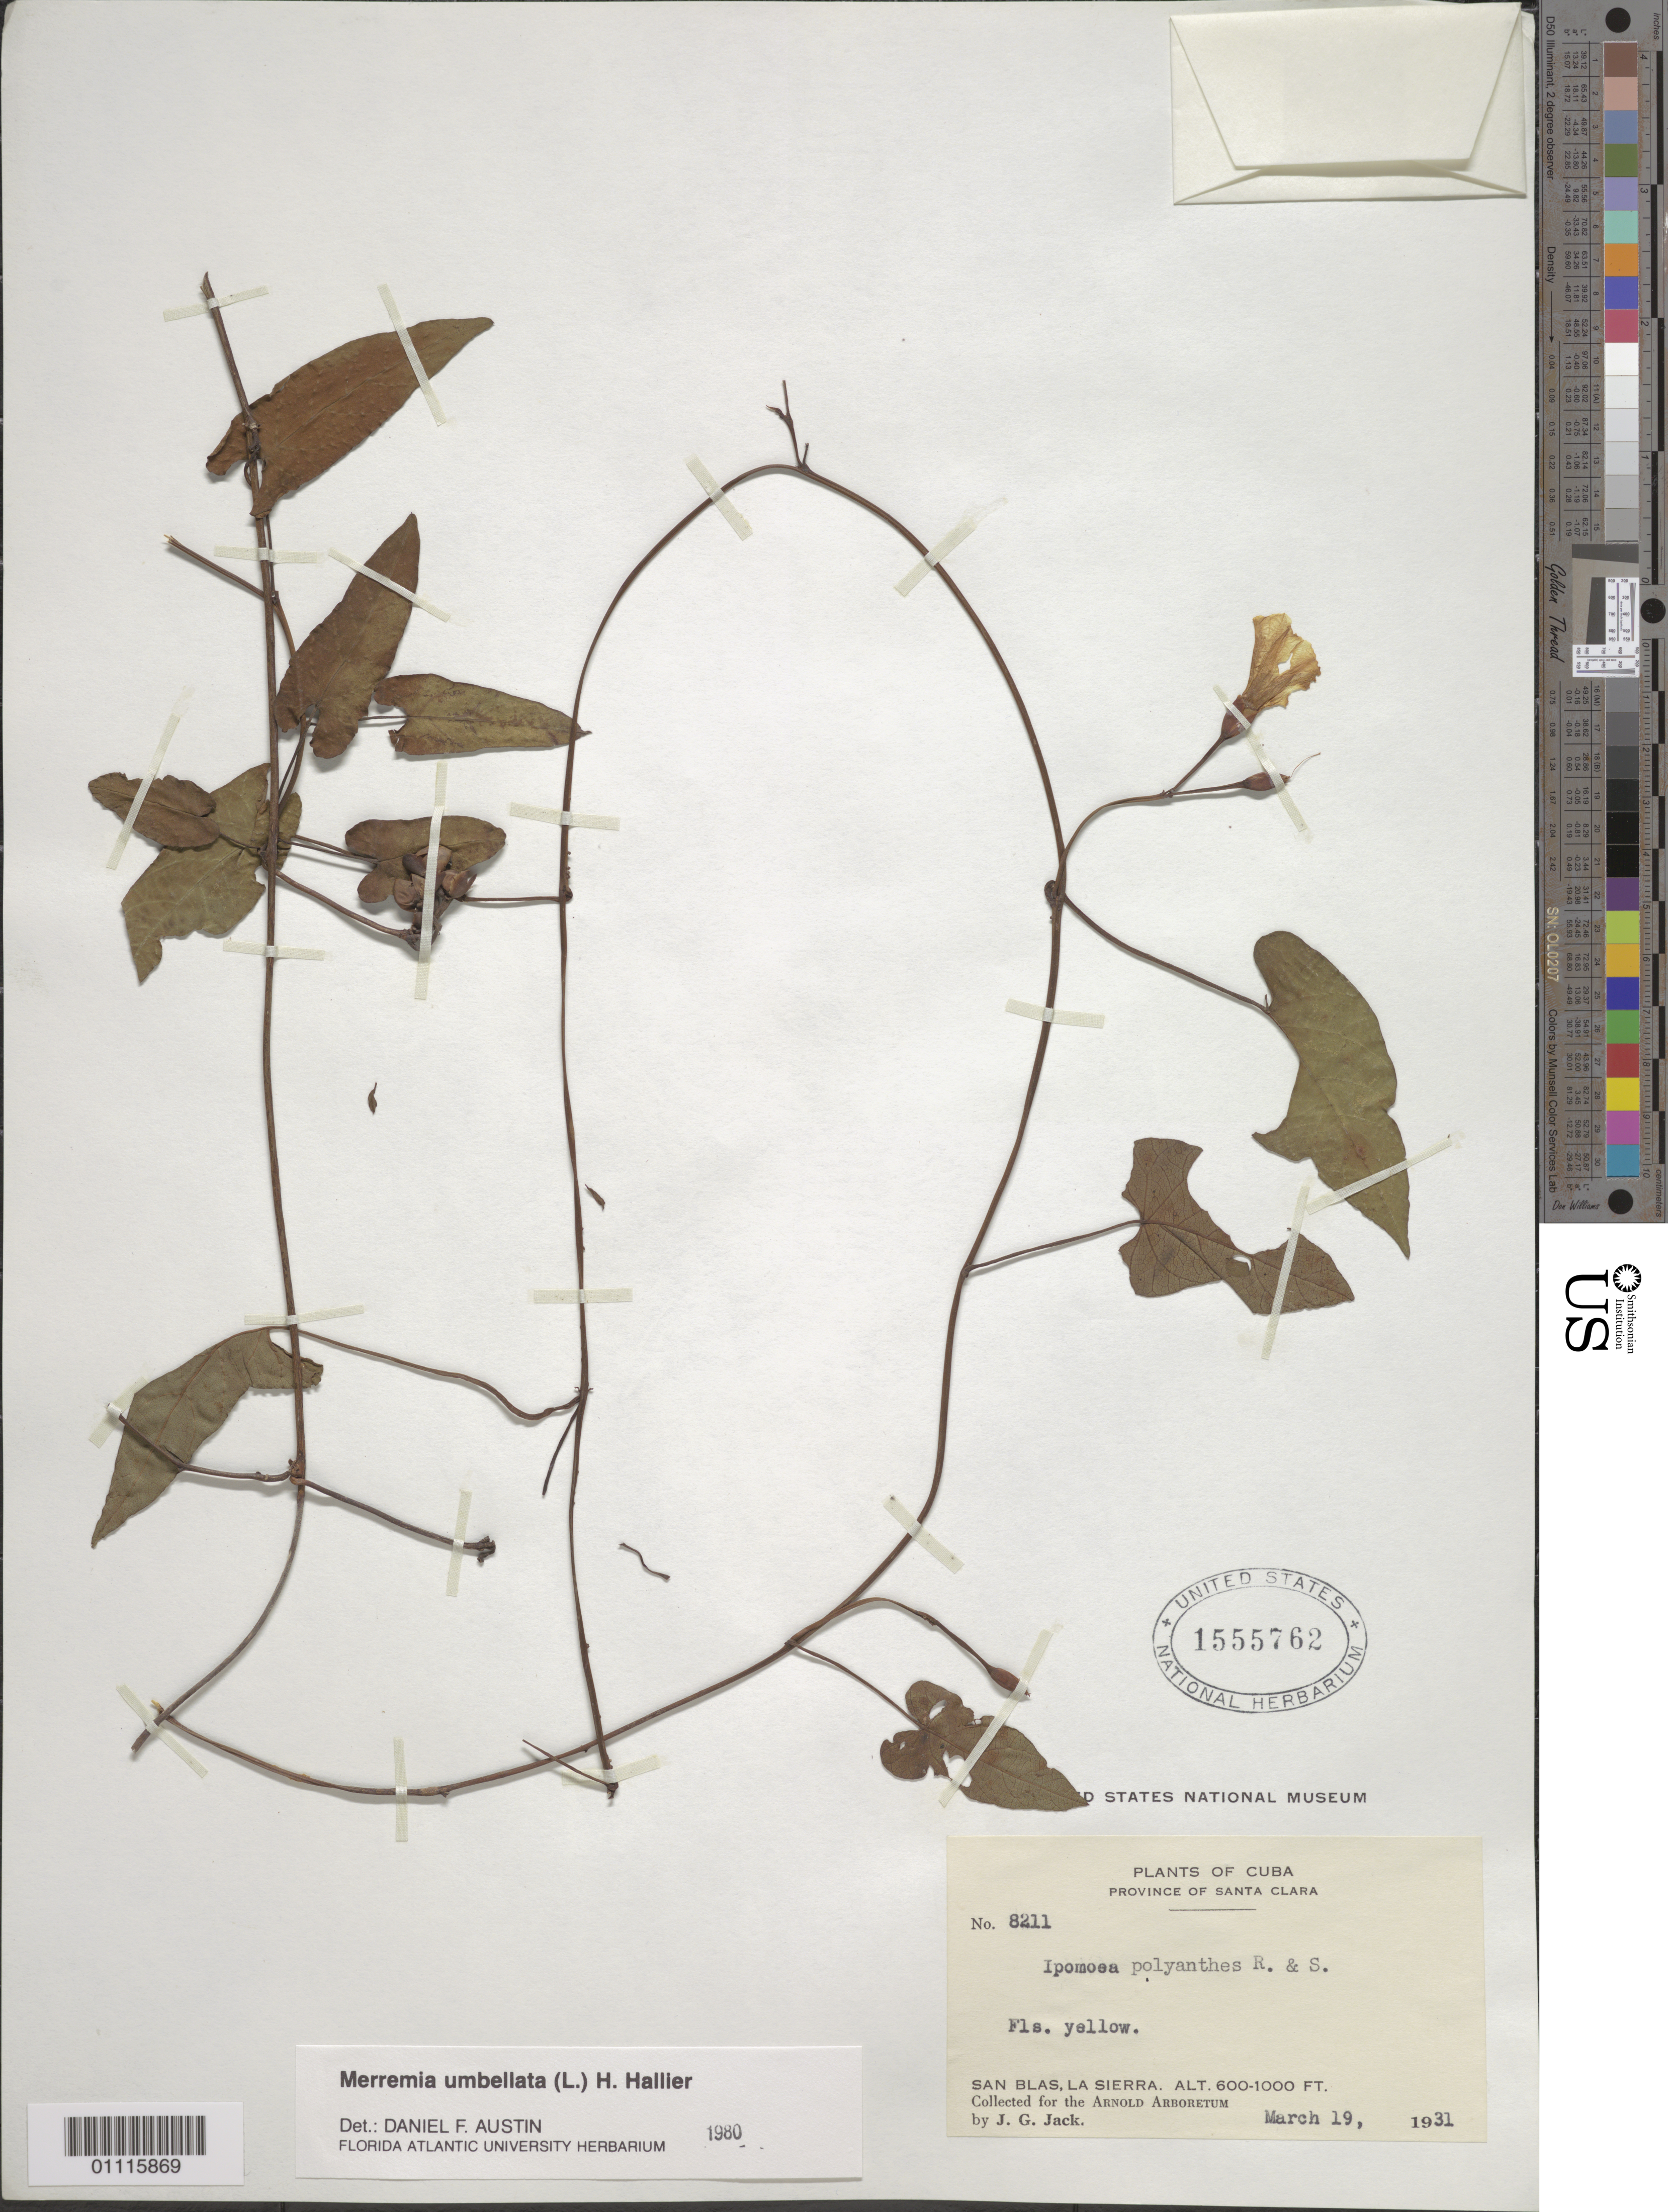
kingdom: Plantae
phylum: Tracheophyta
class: Magnoliopsida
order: Solanales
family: Convolvulaceae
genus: Camonea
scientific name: Camonea umbellata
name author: (L.) A. R. Simões & Staples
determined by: Strong, Mark T., (BOT), Smithsonian Institution - National Museum of Natural History (UNITED STATES)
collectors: J. G. Jack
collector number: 8211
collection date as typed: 19 Mar 1931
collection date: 1931-03-19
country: Cuba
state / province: Cienfuegos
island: Cuba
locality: San Blas, La Sierra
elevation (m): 183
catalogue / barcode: US 1555762